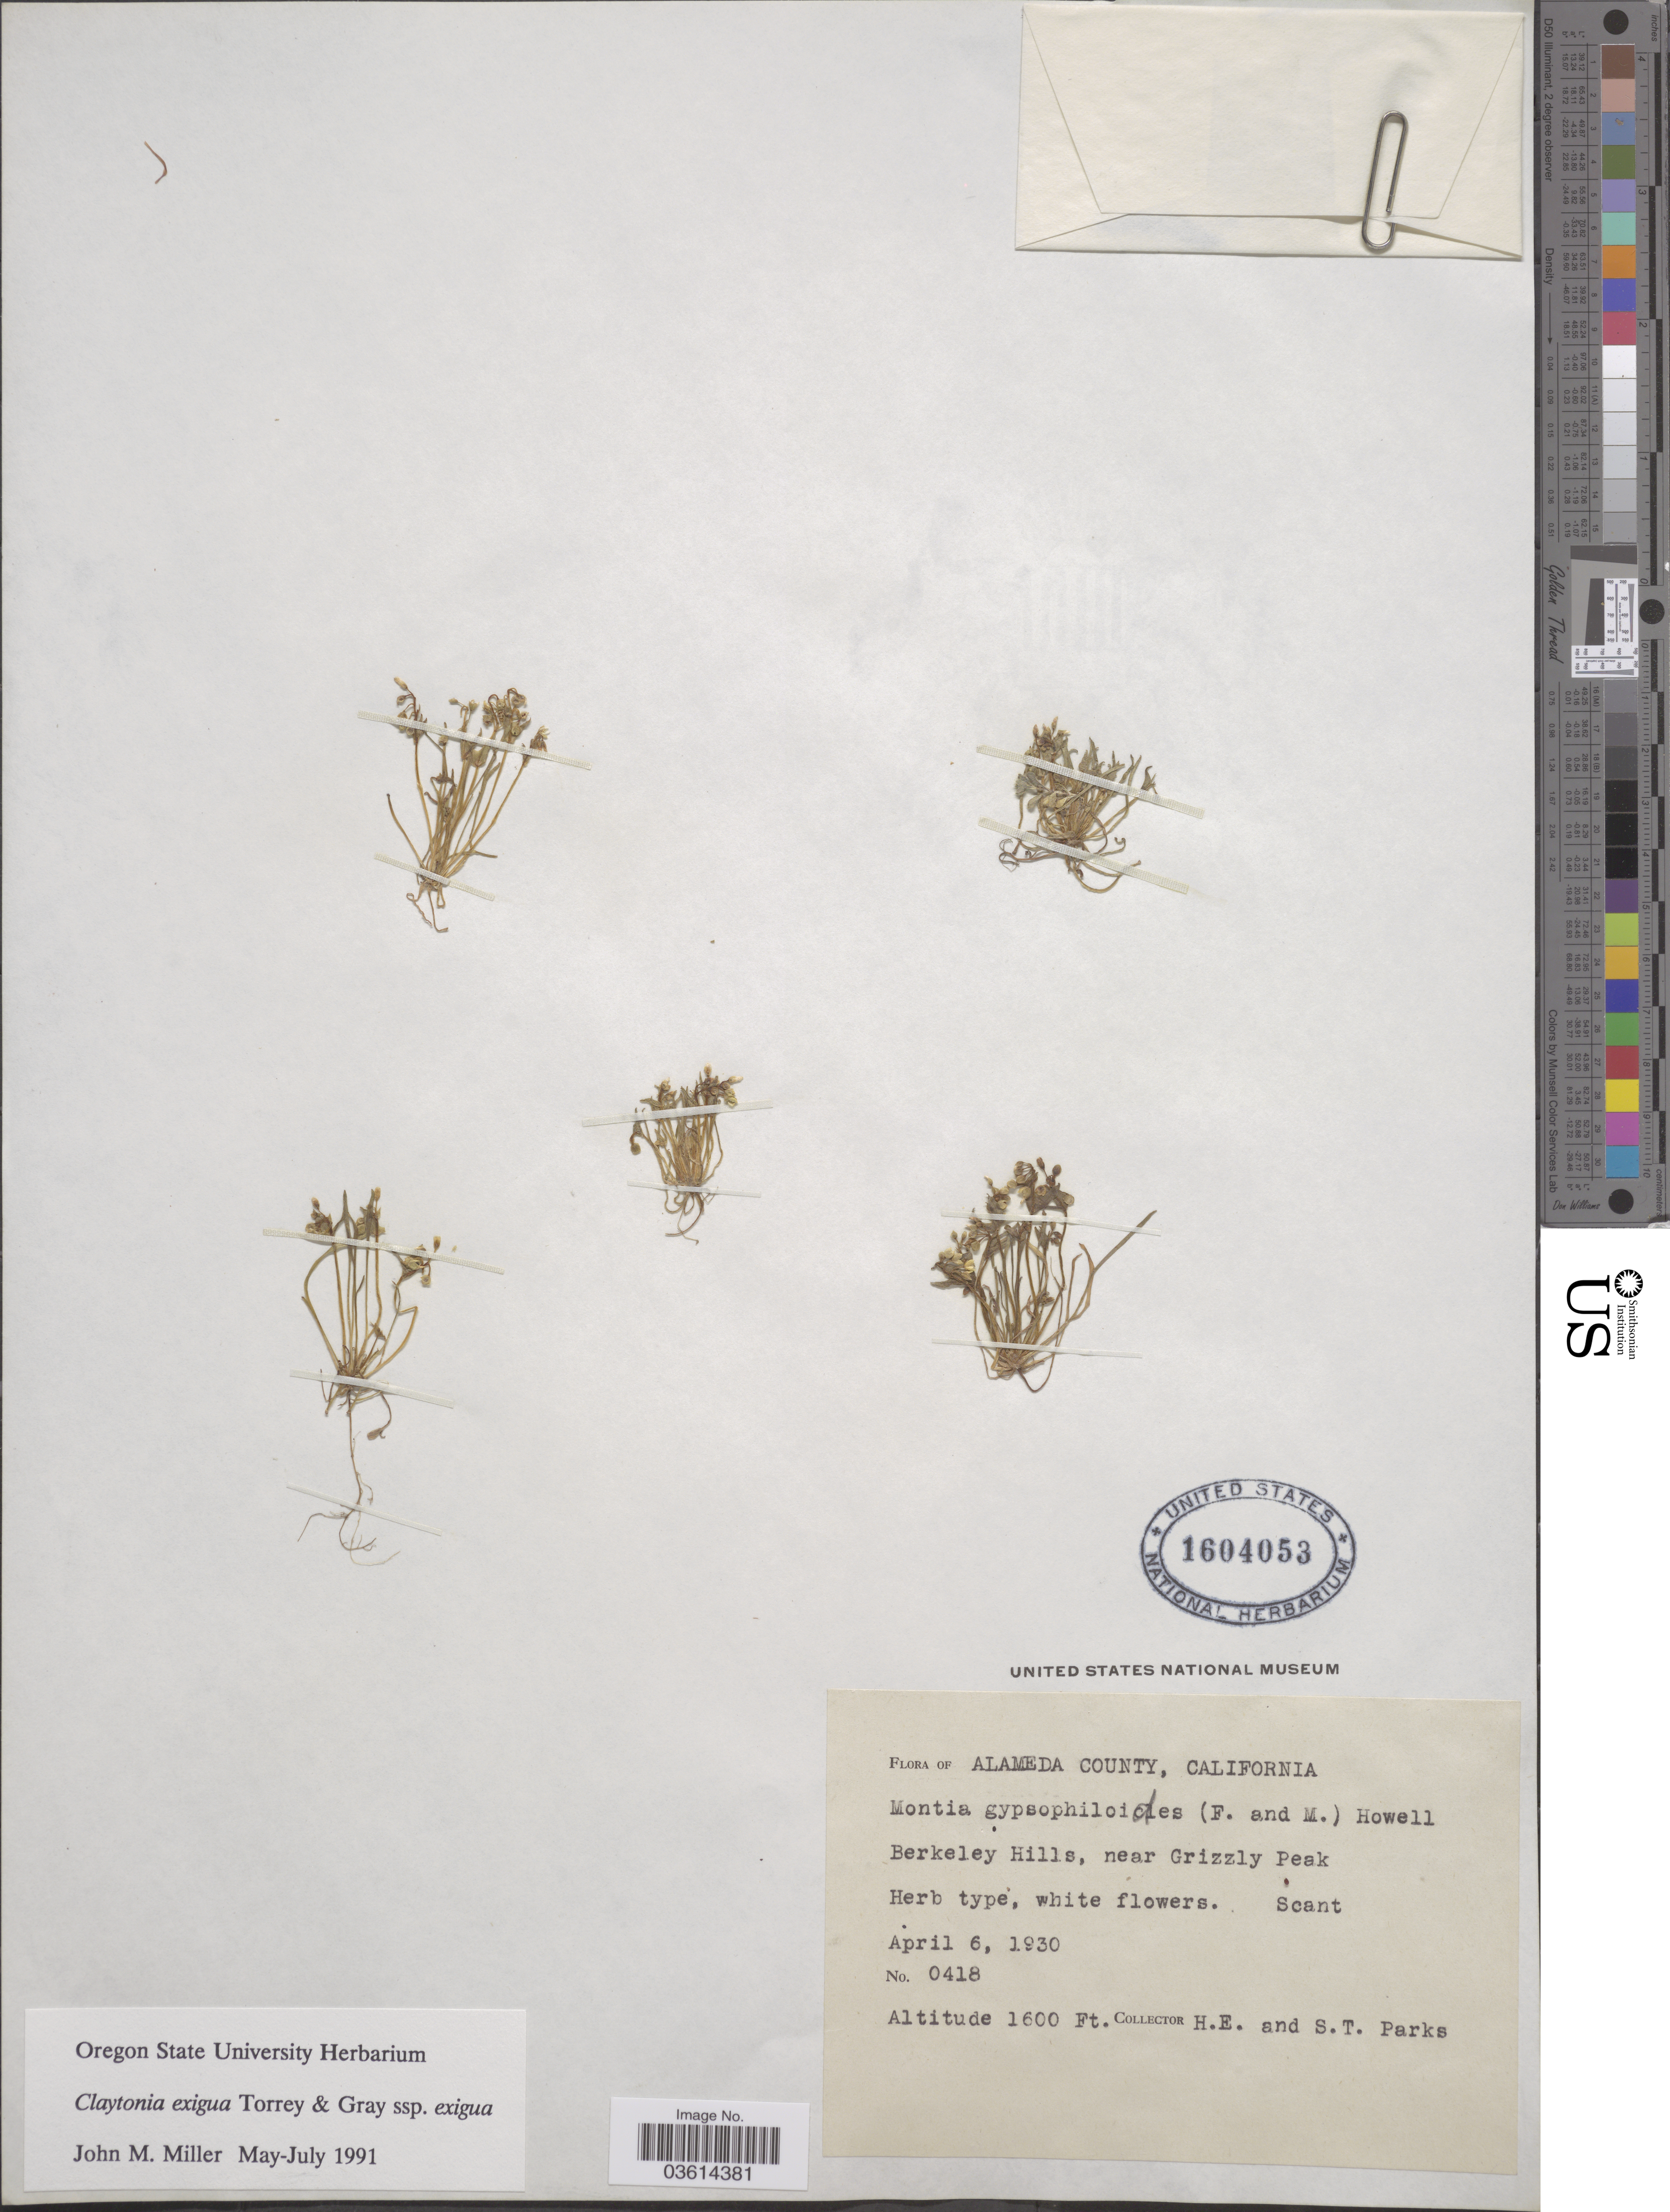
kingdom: Plantae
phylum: Tracheophyta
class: Magnoliopsida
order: Caryophyllales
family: Montiaceae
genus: Claytonia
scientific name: Claytonia exigua subsp. exigua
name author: (Douglas) Torr. & A. Gray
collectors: H. E. Parks & S. Parks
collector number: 0418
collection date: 1930-04-06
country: United States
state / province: California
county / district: Alameda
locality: Alameda County. Berkeley Hills, near Grizzly Peak.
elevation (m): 488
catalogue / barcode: US 1604053